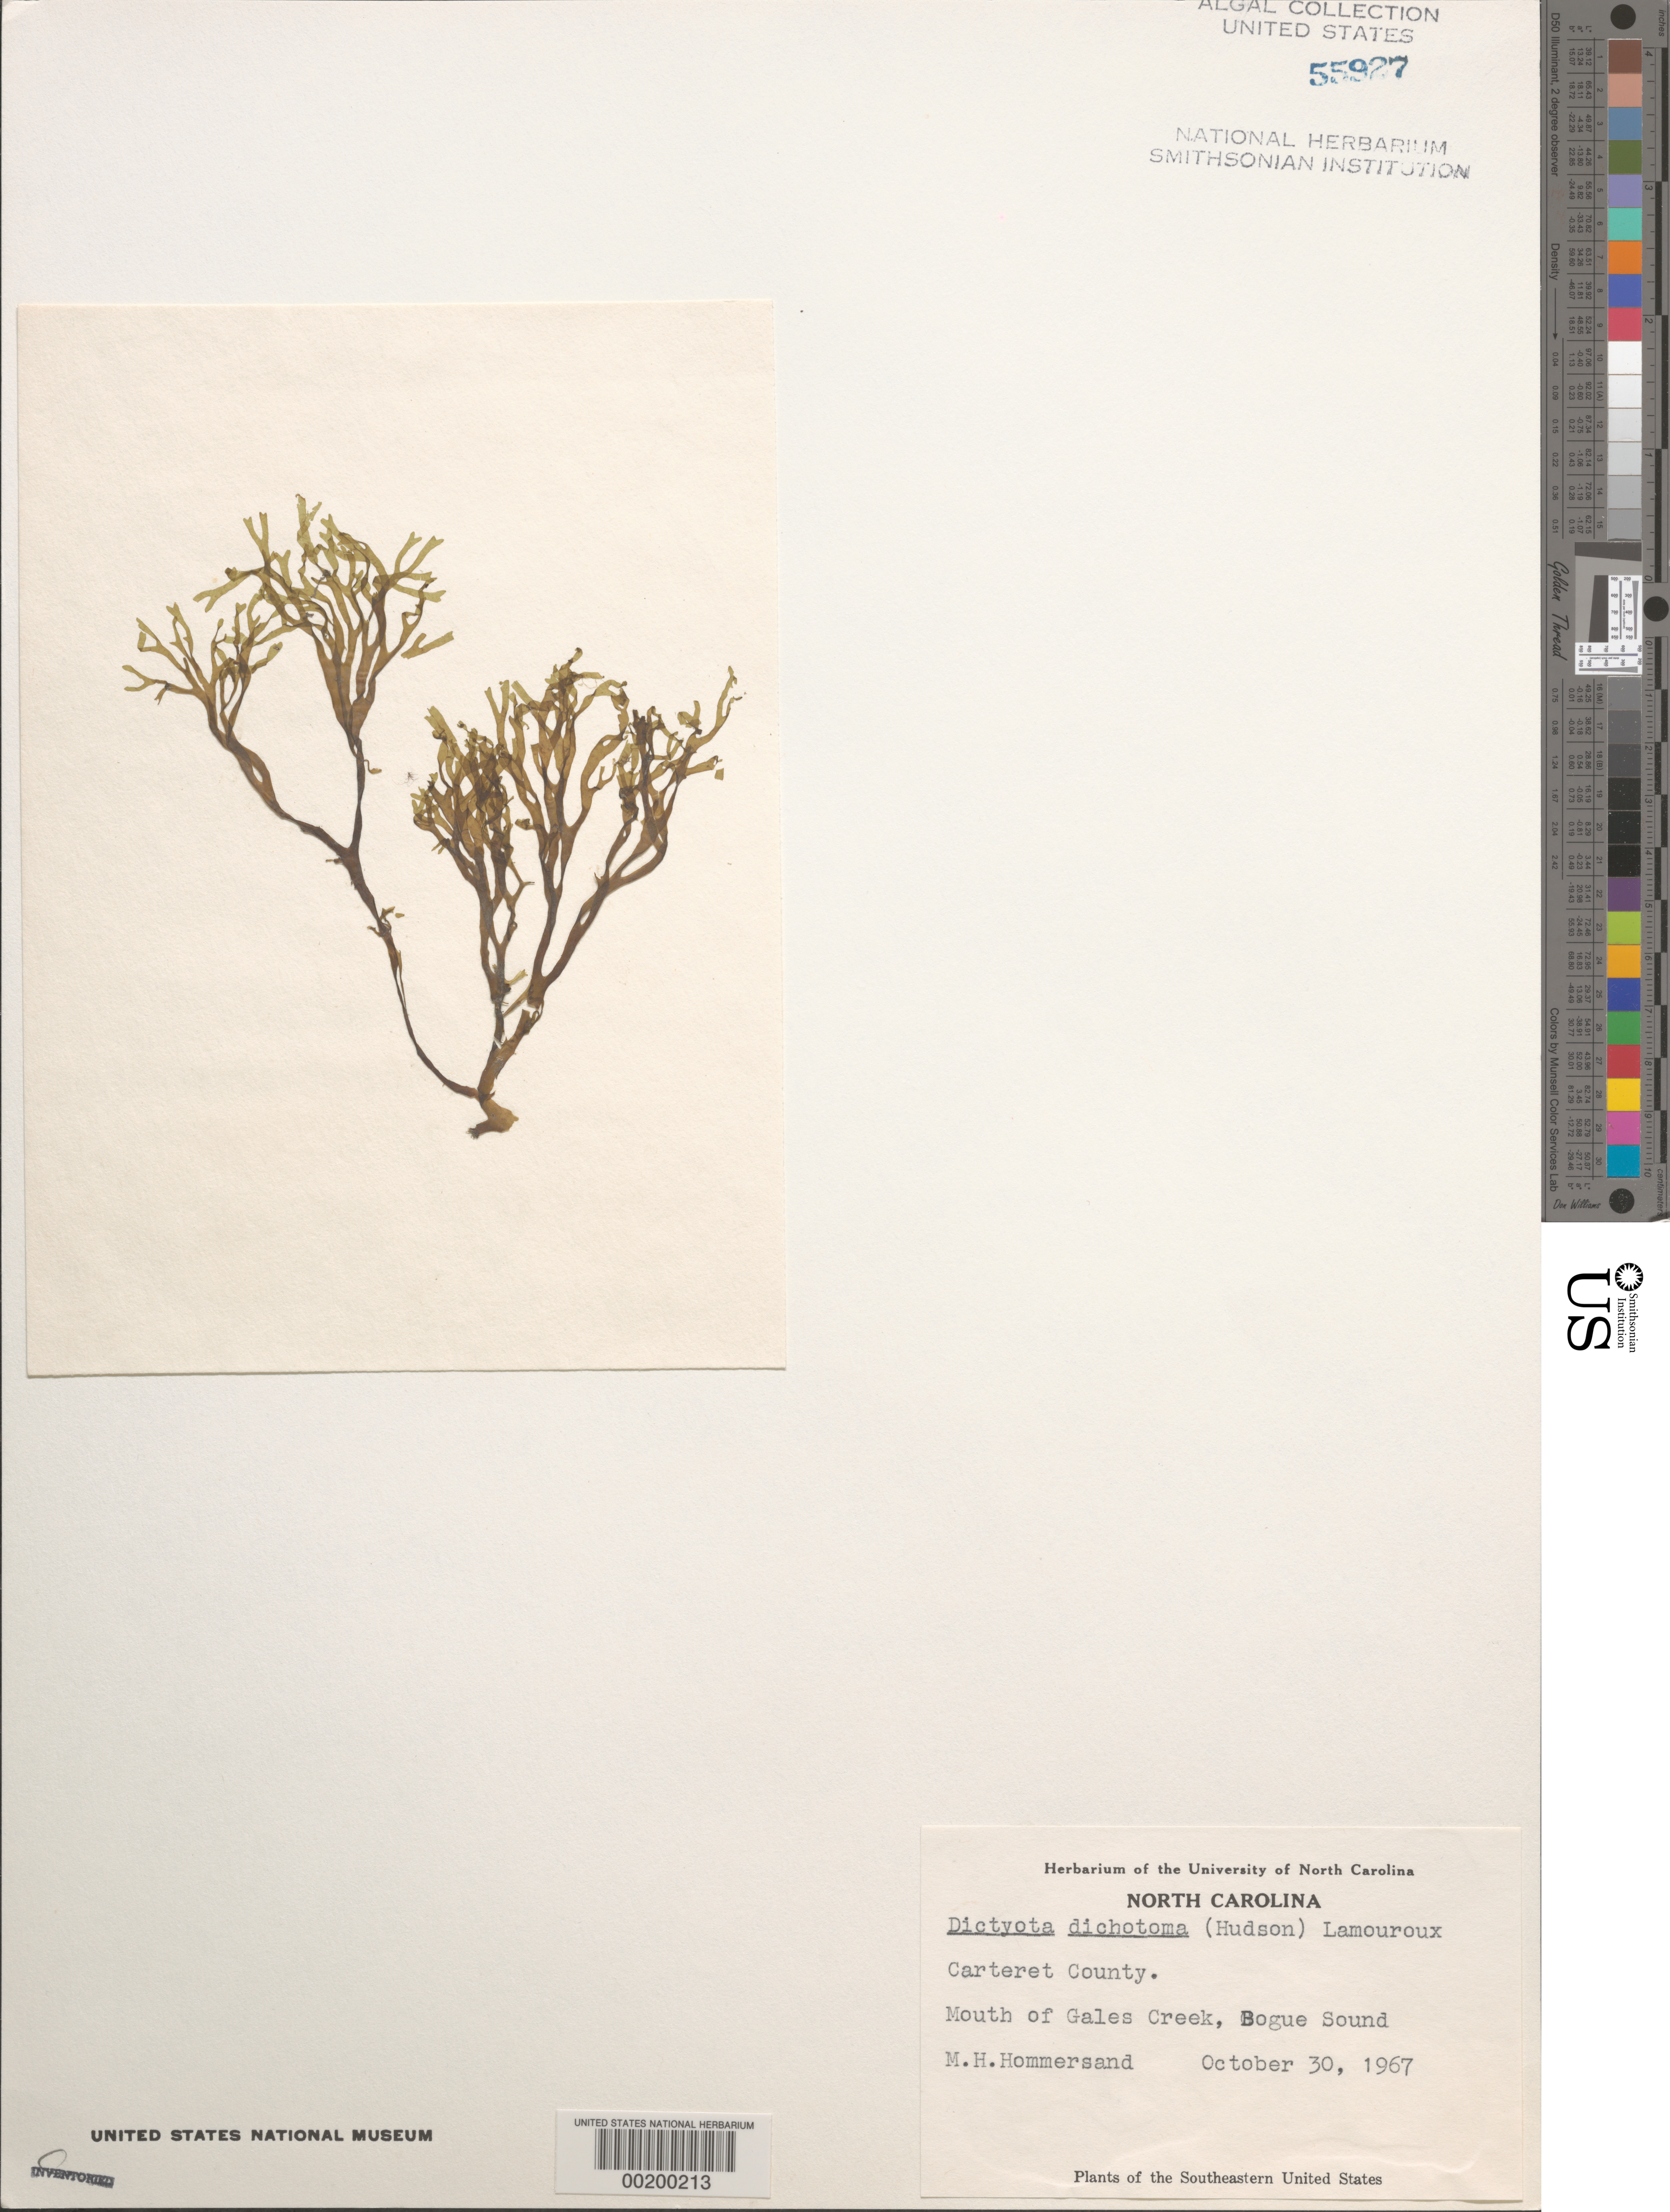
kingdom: Chromista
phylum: Ochrophyta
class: Phaeophyceae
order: Dictyotales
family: Dictyotaceae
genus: Dictyota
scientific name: Dictyota dichotoma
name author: (Huds.) J.V.Lamouroux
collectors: M. H. Hommersand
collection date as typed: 30 Oct 1967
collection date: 1967-10-30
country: United States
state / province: North Carolina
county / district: Carteret County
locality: Gales Creek mouth, Bogue Sound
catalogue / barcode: US 55927